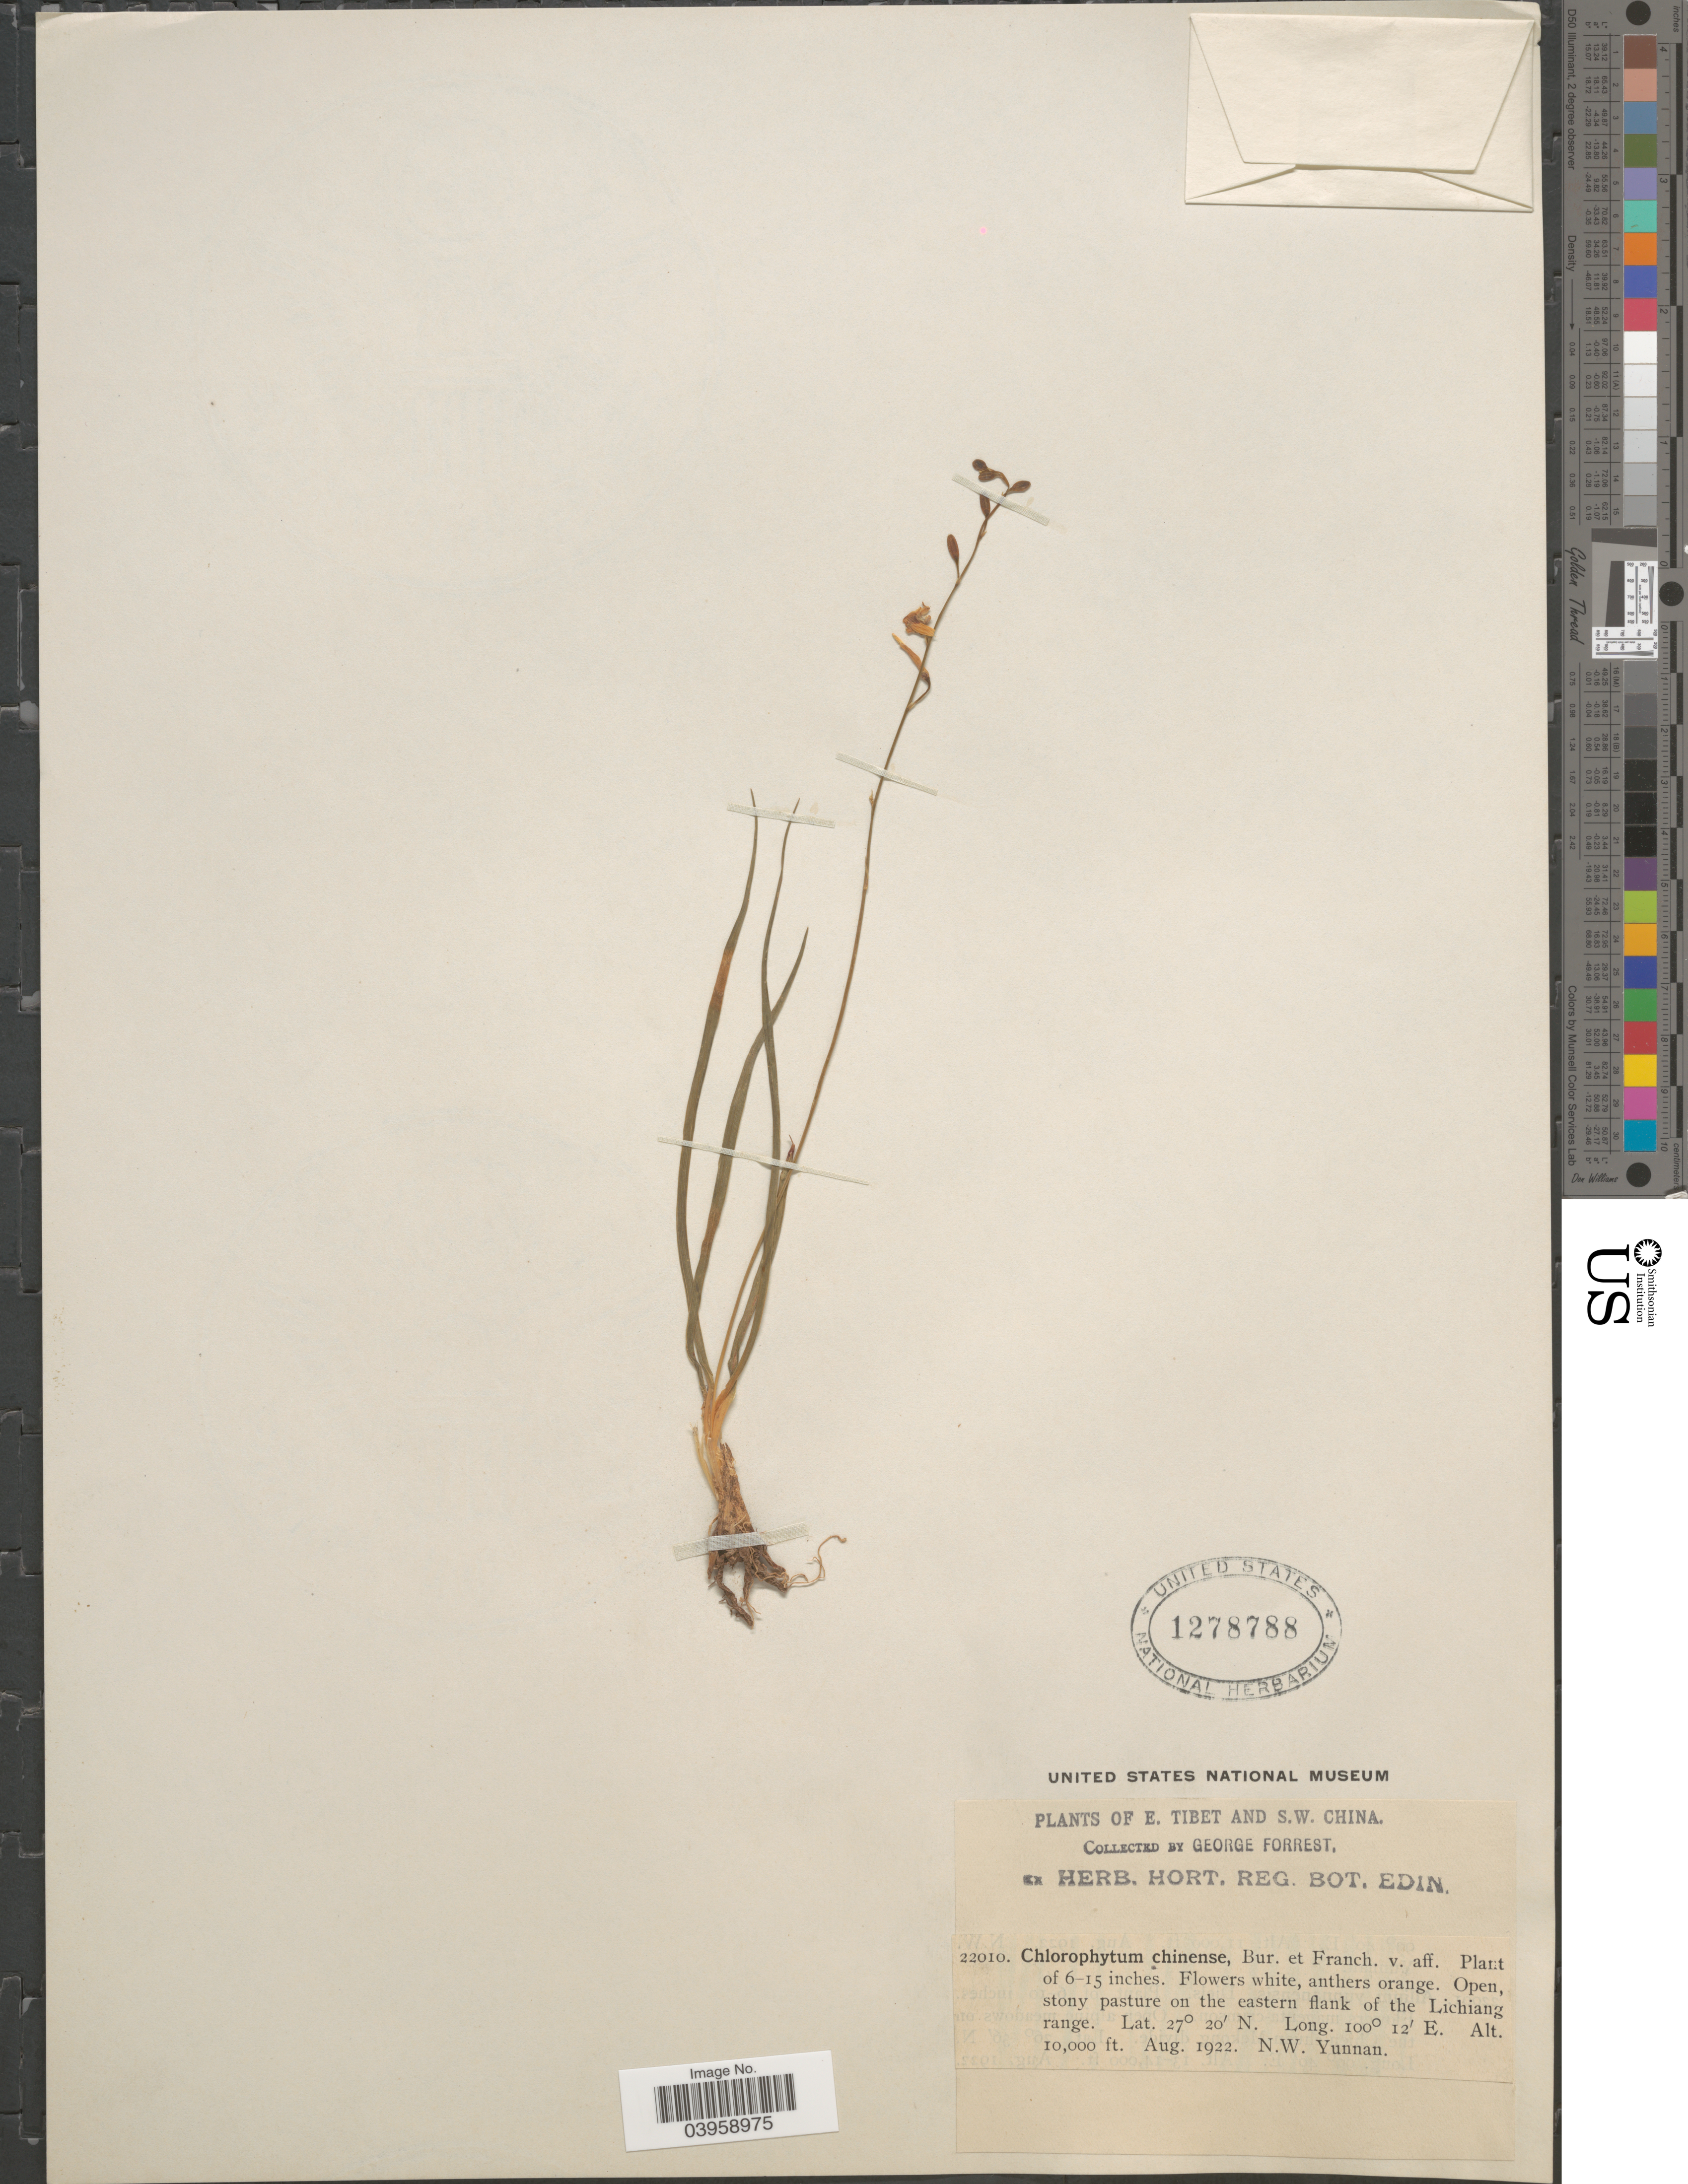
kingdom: Plantae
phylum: Tracheophyta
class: Liliopsida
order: Asparagales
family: Asparagaceae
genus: Chlorophytum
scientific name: Chlorophytum chinense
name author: Bureau & Franch.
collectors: G. Forrest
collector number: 22010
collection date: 1922-08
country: China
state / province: Yunnan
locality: S.W. China. Open stony pasture on the eastern flank of the Lichiang range. N.W. Yunnan.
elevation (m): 3048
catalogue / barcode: US 1278788